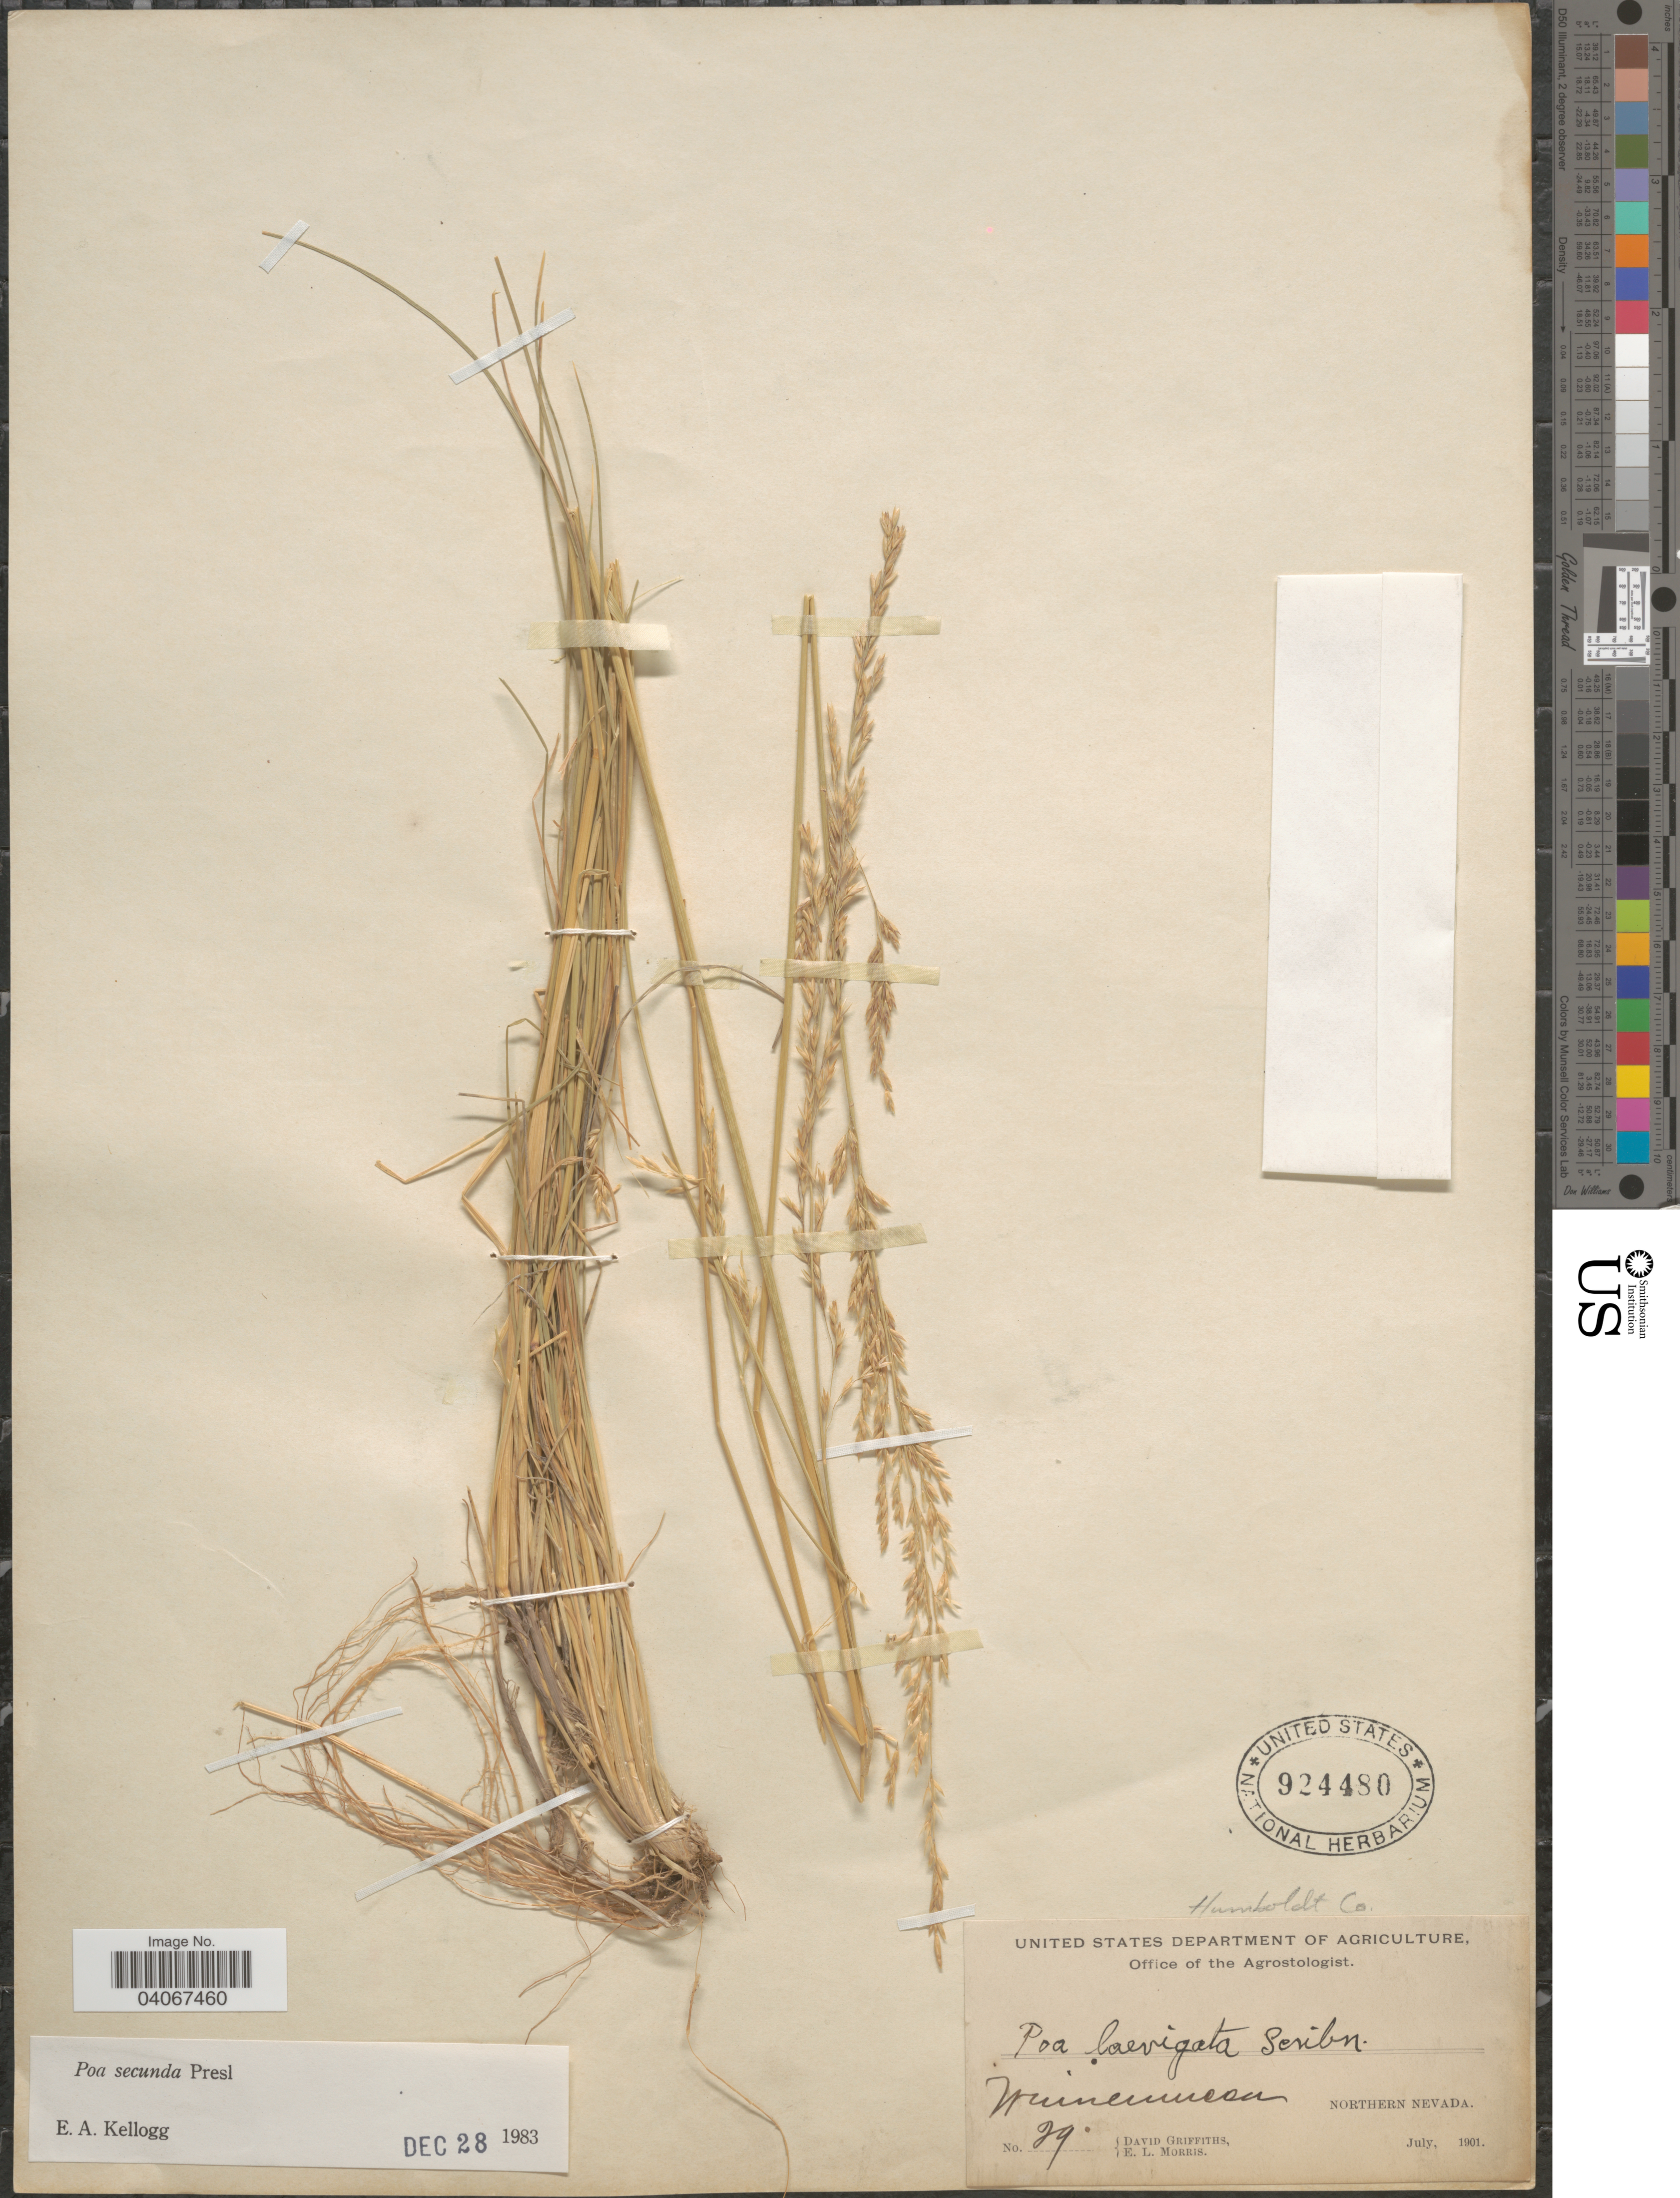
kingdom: Plantae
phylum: Tracheophyta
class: Liliopsida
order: Poales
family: Poaceae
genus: Poa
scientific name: Poa secunda subsp. secunda var. secunda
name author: J. Presl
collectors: D. Griffiths & E. Morris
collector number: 29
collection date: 1901-07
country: United States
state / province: Nevada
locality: Humboldt Co. Winnemucca, Northern Nevada.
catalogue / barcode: US 924480